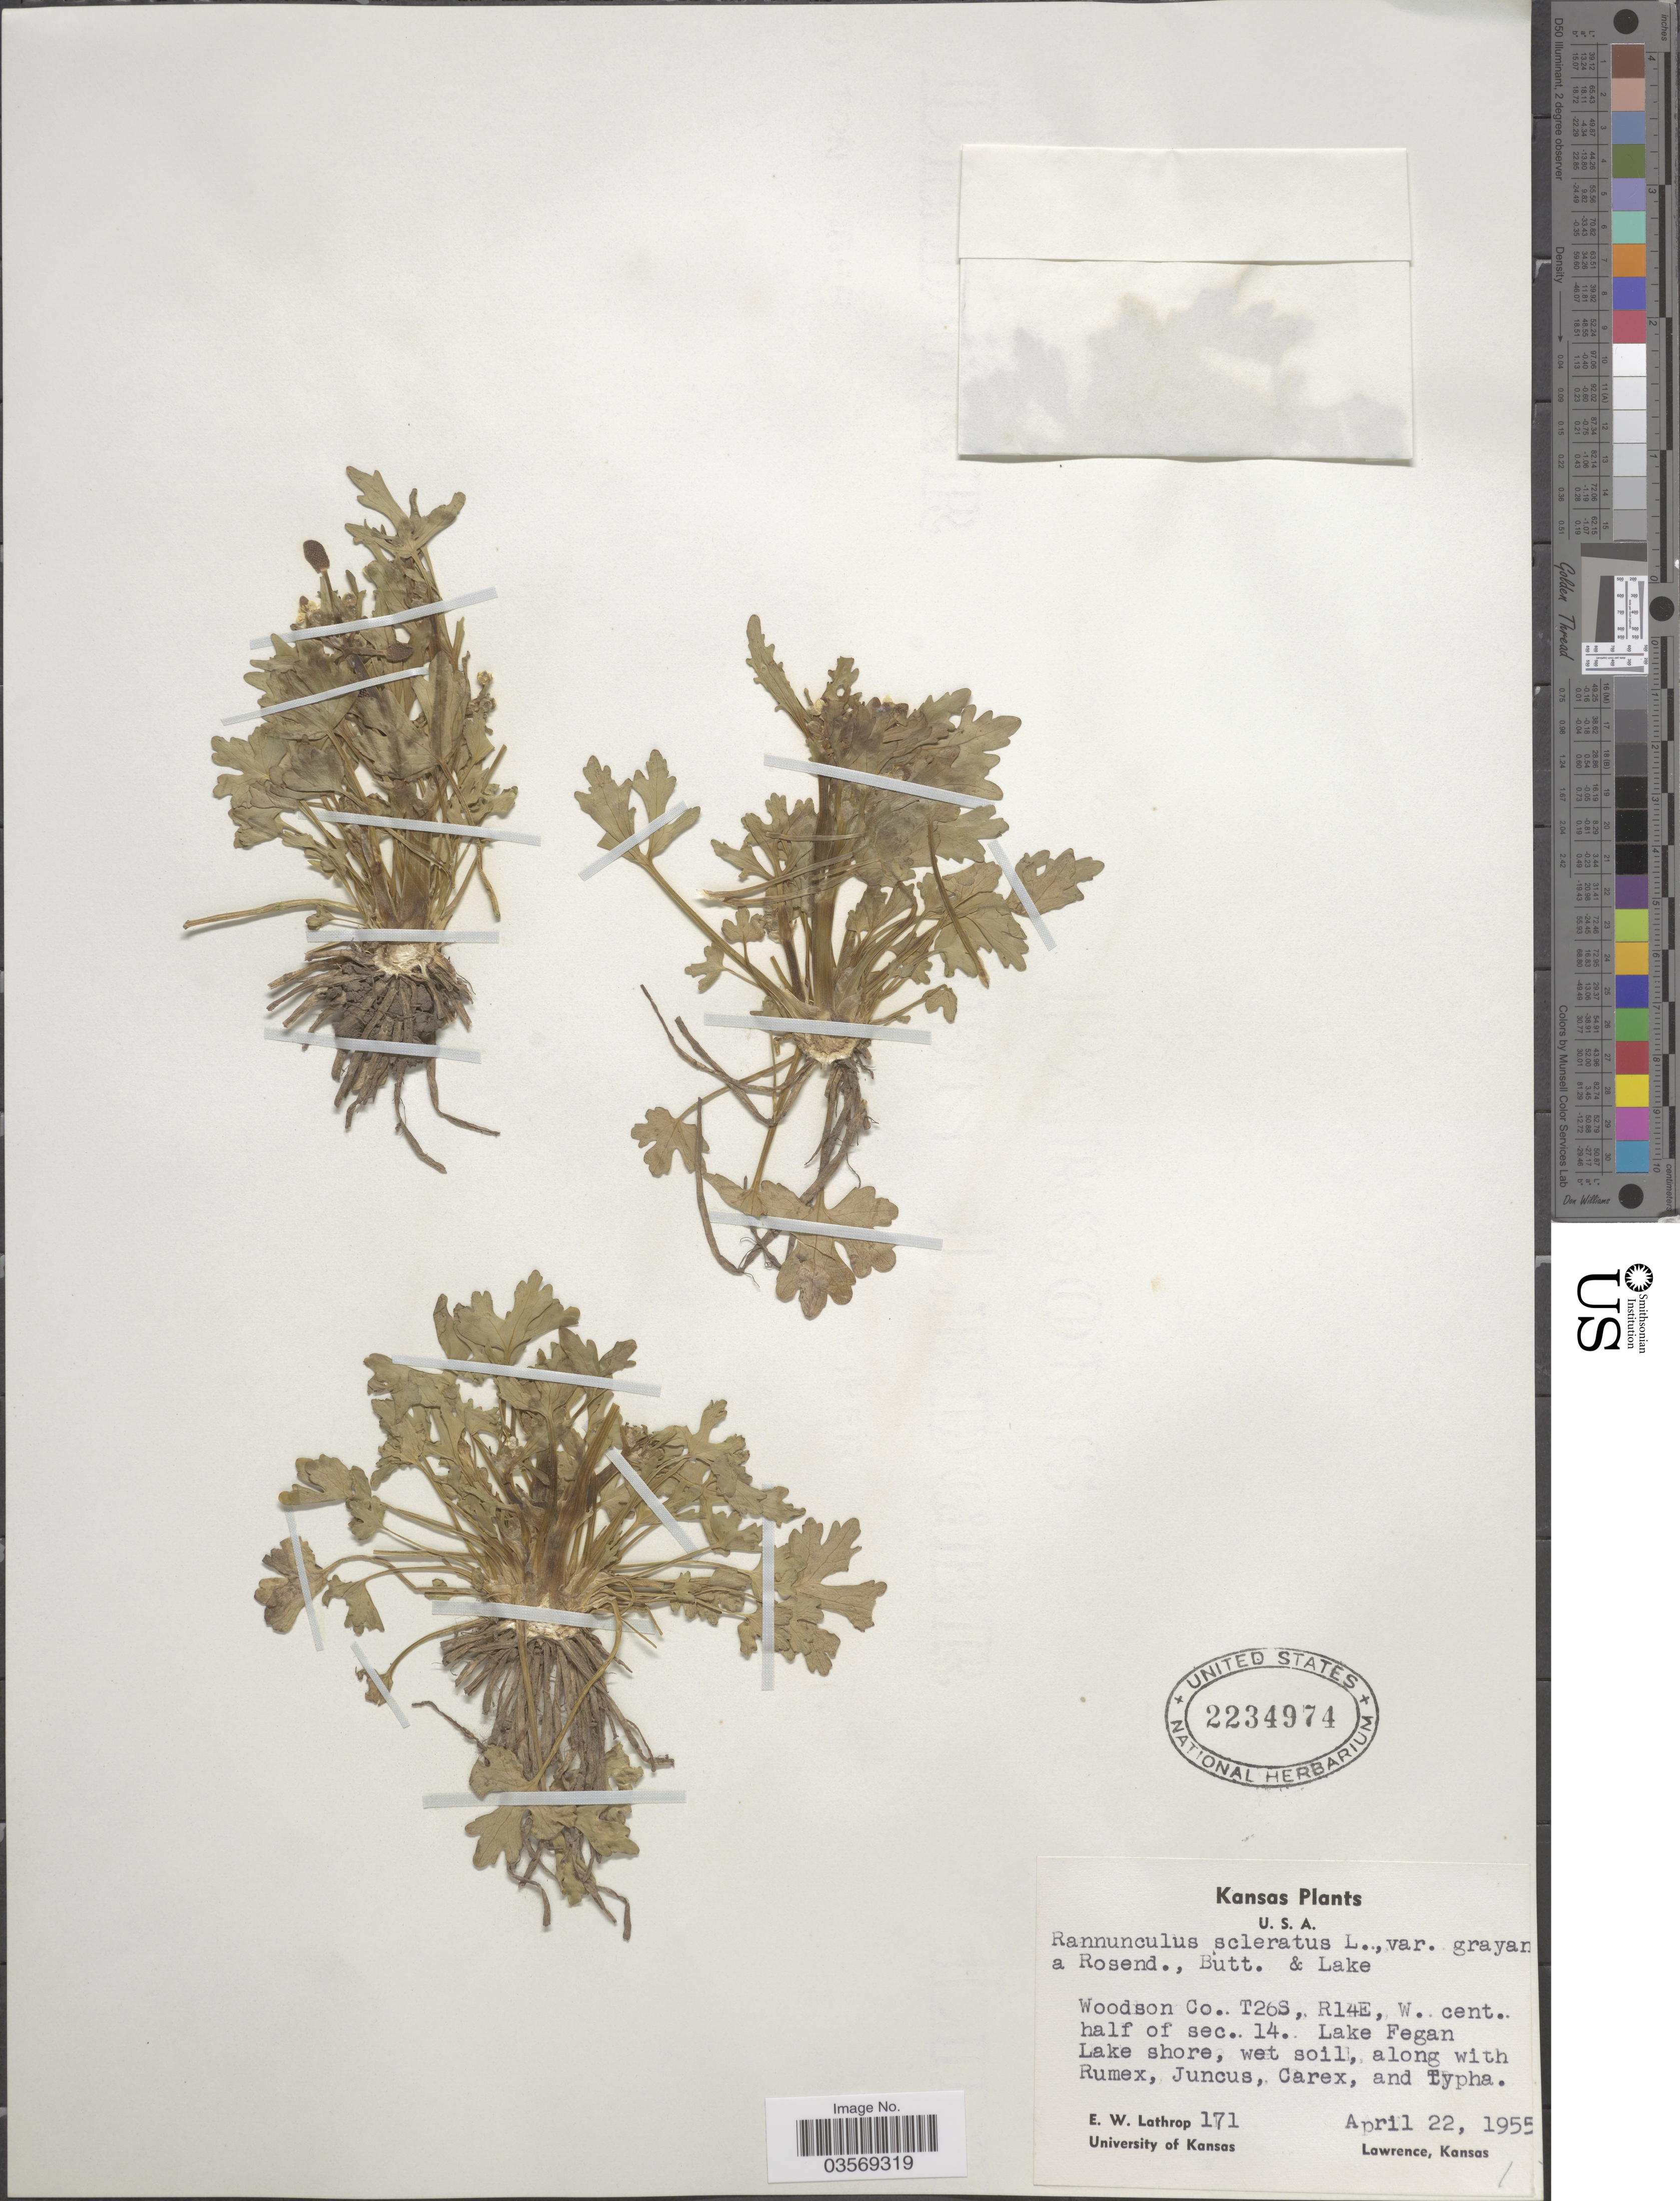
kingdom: Plantae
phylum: Tracheophyta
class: Magnoliopsida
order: Ranunculales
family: Ranunculaceae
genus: Ranunculus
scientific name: Ranunculus sceleratus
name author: L.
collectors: E. W. Lathrop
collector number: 171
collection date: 1955-04-22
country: United States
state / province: Kansas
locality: Woodson Co. T26S, R14E, W. cent. half of sec. 14. Lake Fegan Lake shore.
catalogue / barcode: US 2234974